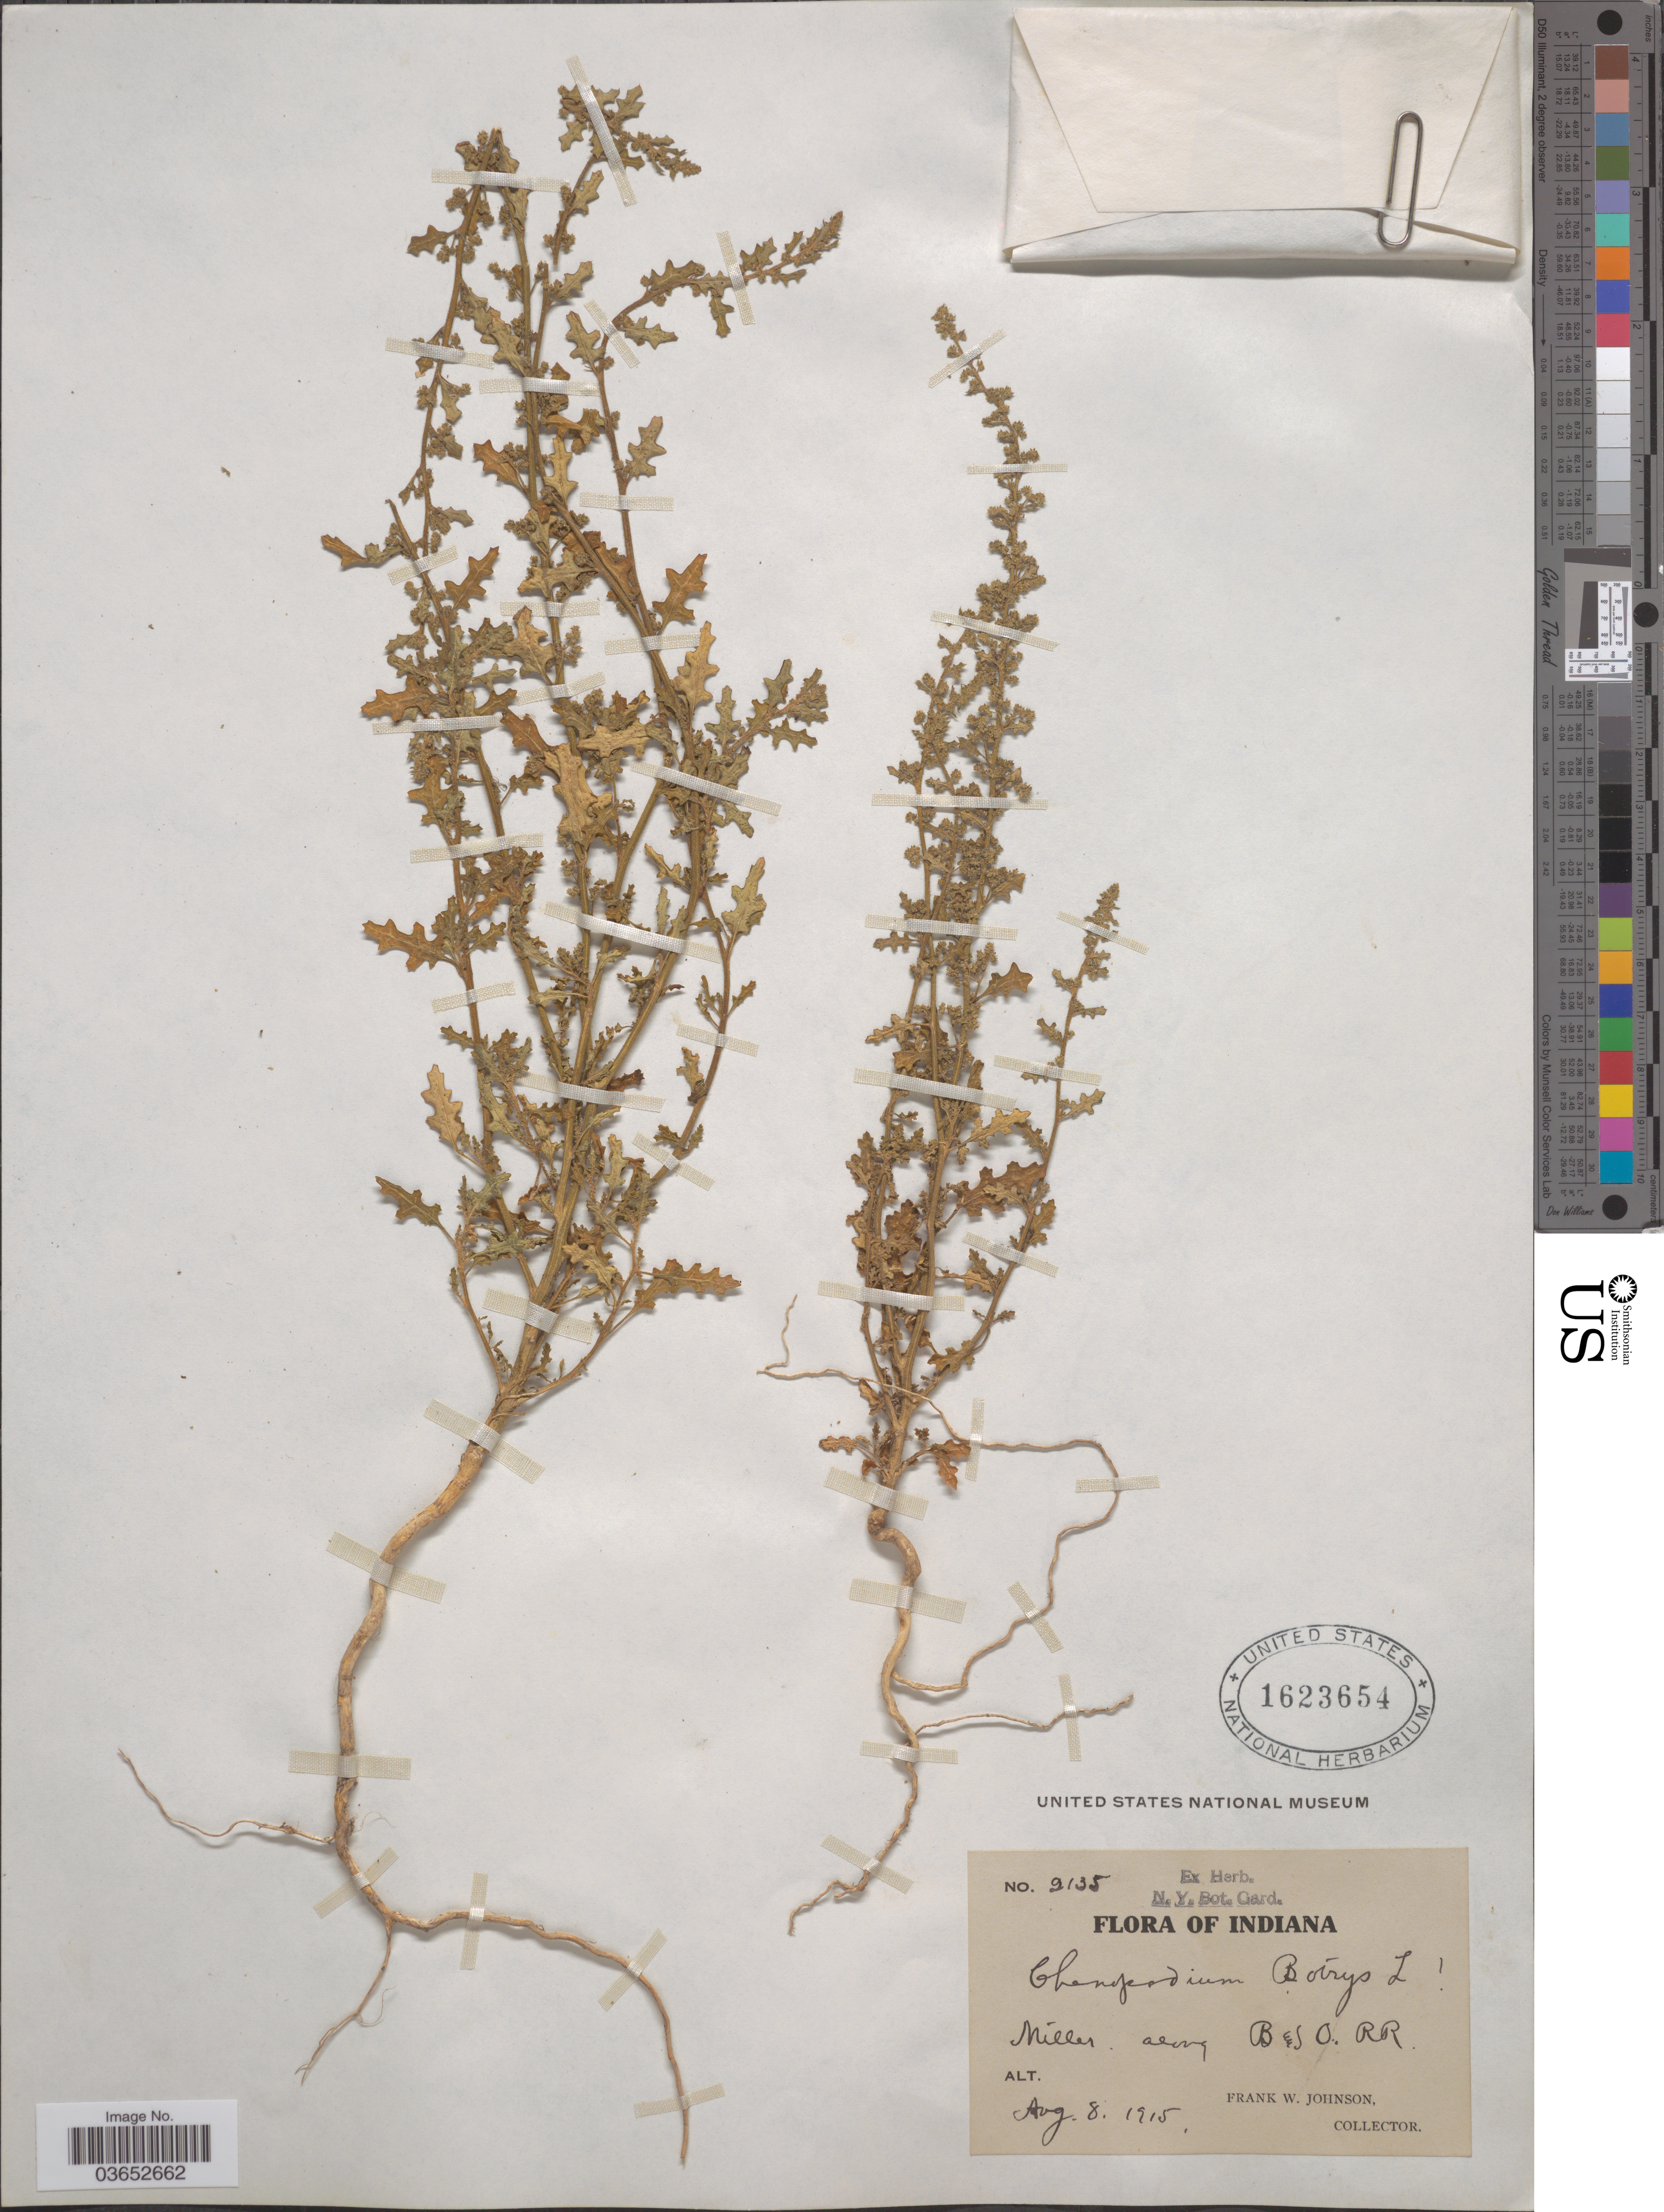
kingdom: Plantae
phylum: Tracheophyta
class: Magnoliopsida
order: Caryophyllales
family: Amaranthaceae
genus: Chenopodium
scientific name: Chenopodium botrys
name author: L.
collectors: F. W. Johnson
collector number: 2135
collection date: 1915-08-08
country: United States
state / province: Indiana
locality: Miller. Along B & O. RR.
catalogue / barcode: US 1623654